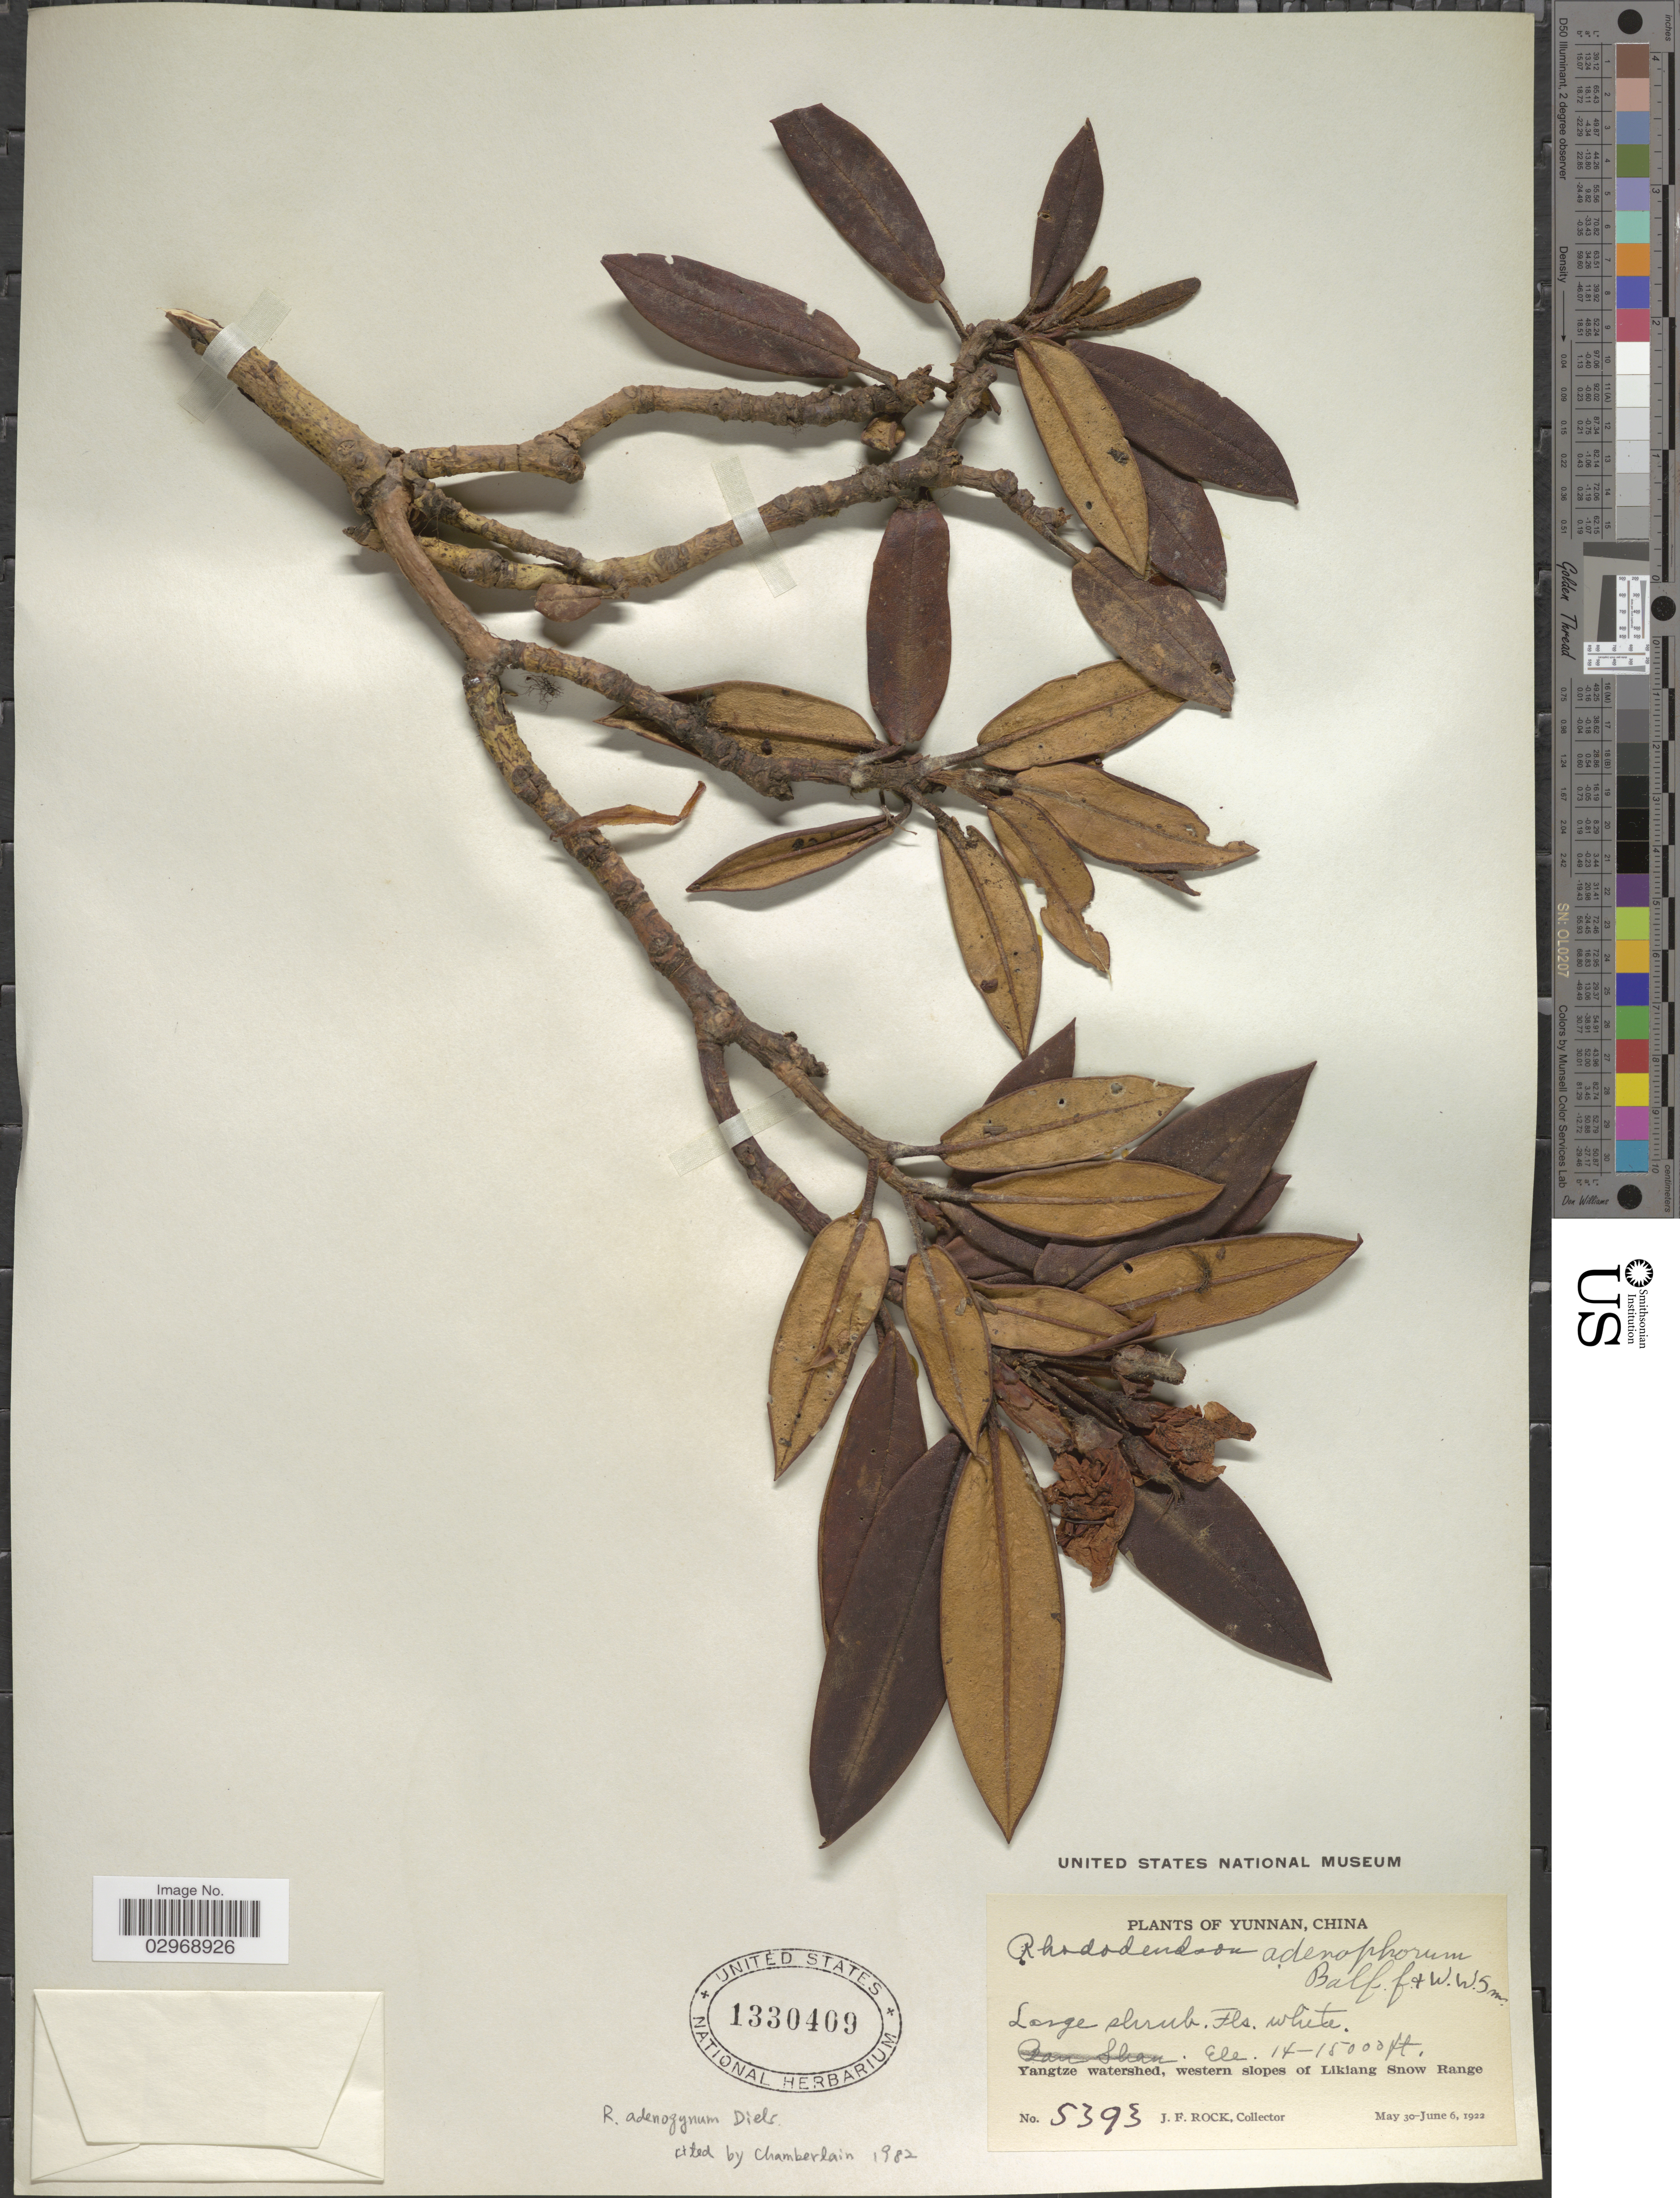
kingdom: Plantae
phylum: Tracheophyta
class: Magnoliopsida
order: Ericales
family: Ericaceae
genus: Rhododendron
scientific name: Rhododendron adenogynum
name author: Diels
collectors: J. Rock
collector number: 5393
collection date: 1922-05-30/1922-06-06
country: China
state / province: Yunnan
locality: Yangtze watershed, western slopes of Likiang Snow Range.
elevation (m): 4267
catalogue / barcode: US 1330409